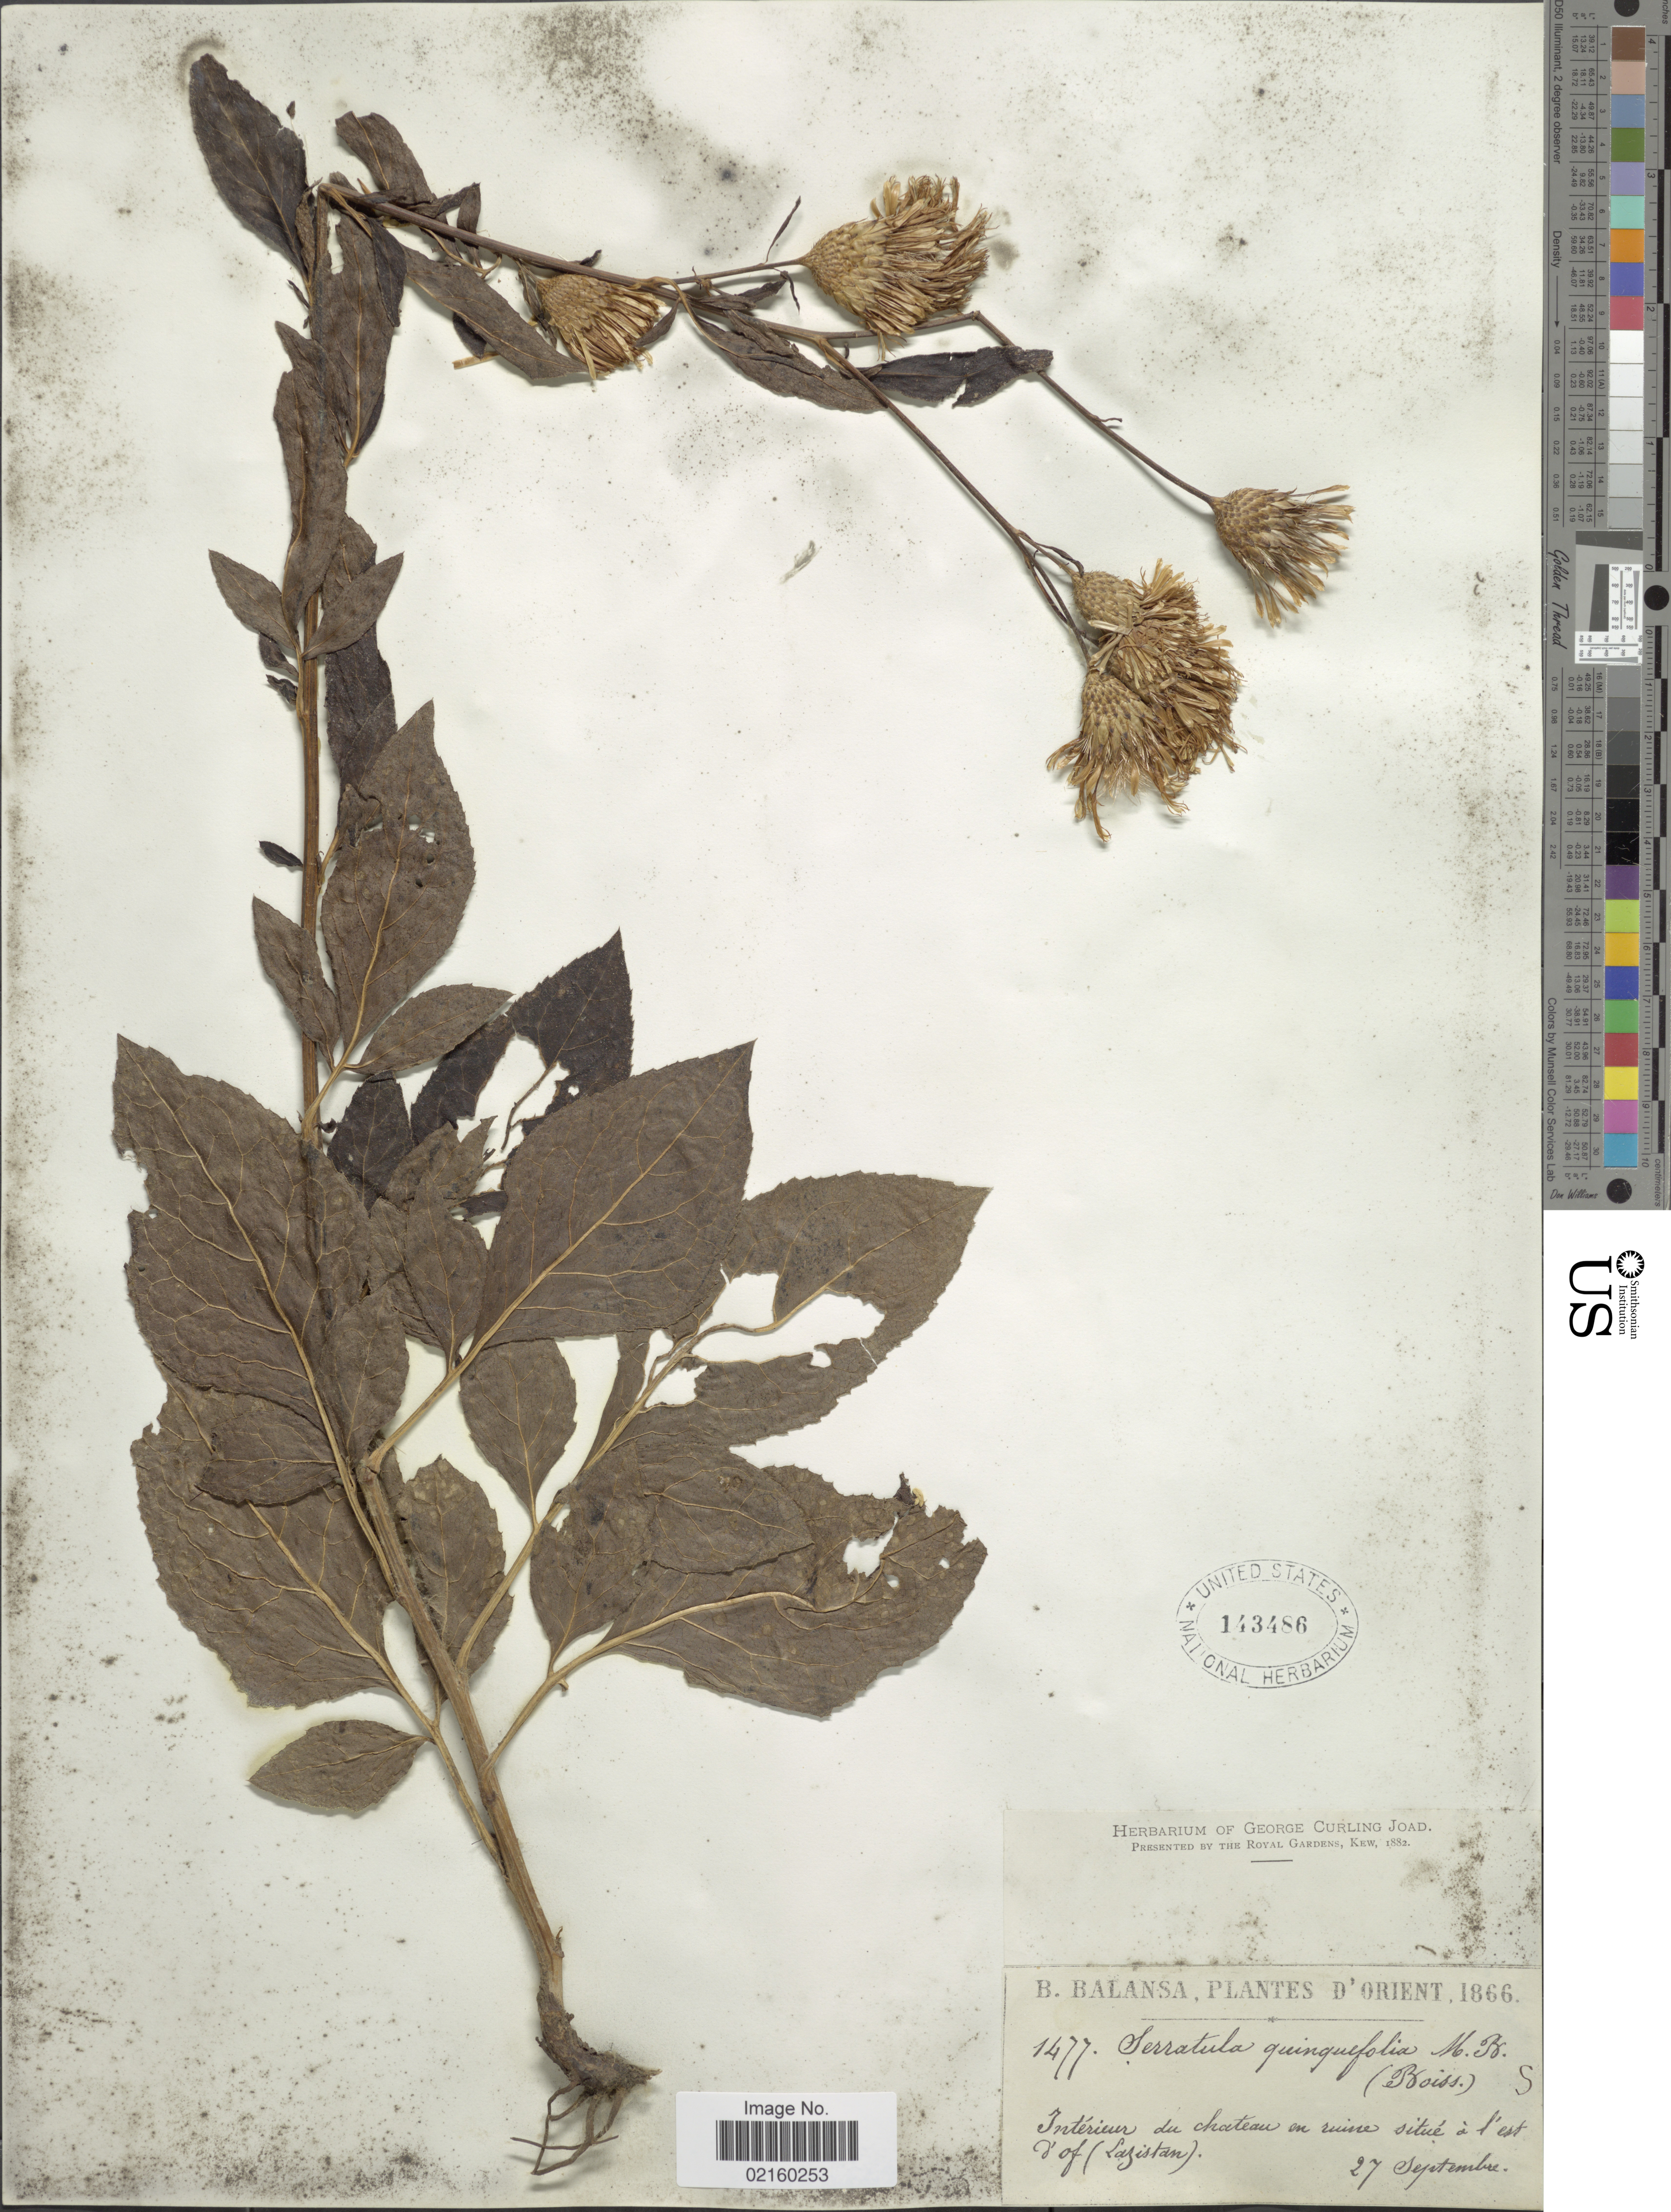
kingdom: Plantae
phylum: Tracheophyta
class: Magnoliopsida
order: Asterales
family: Asteraceae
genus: Klasea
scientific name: Klasea quinquefolia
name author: (Willd.) Greuter & Wagenitz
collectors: B. Balansa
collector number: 1477*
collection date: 1866-09-27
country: Turkey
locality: Interieur du chateau en ruine situe a l'est d'of (Lazistan) [interpreted]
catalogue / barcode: US 143486